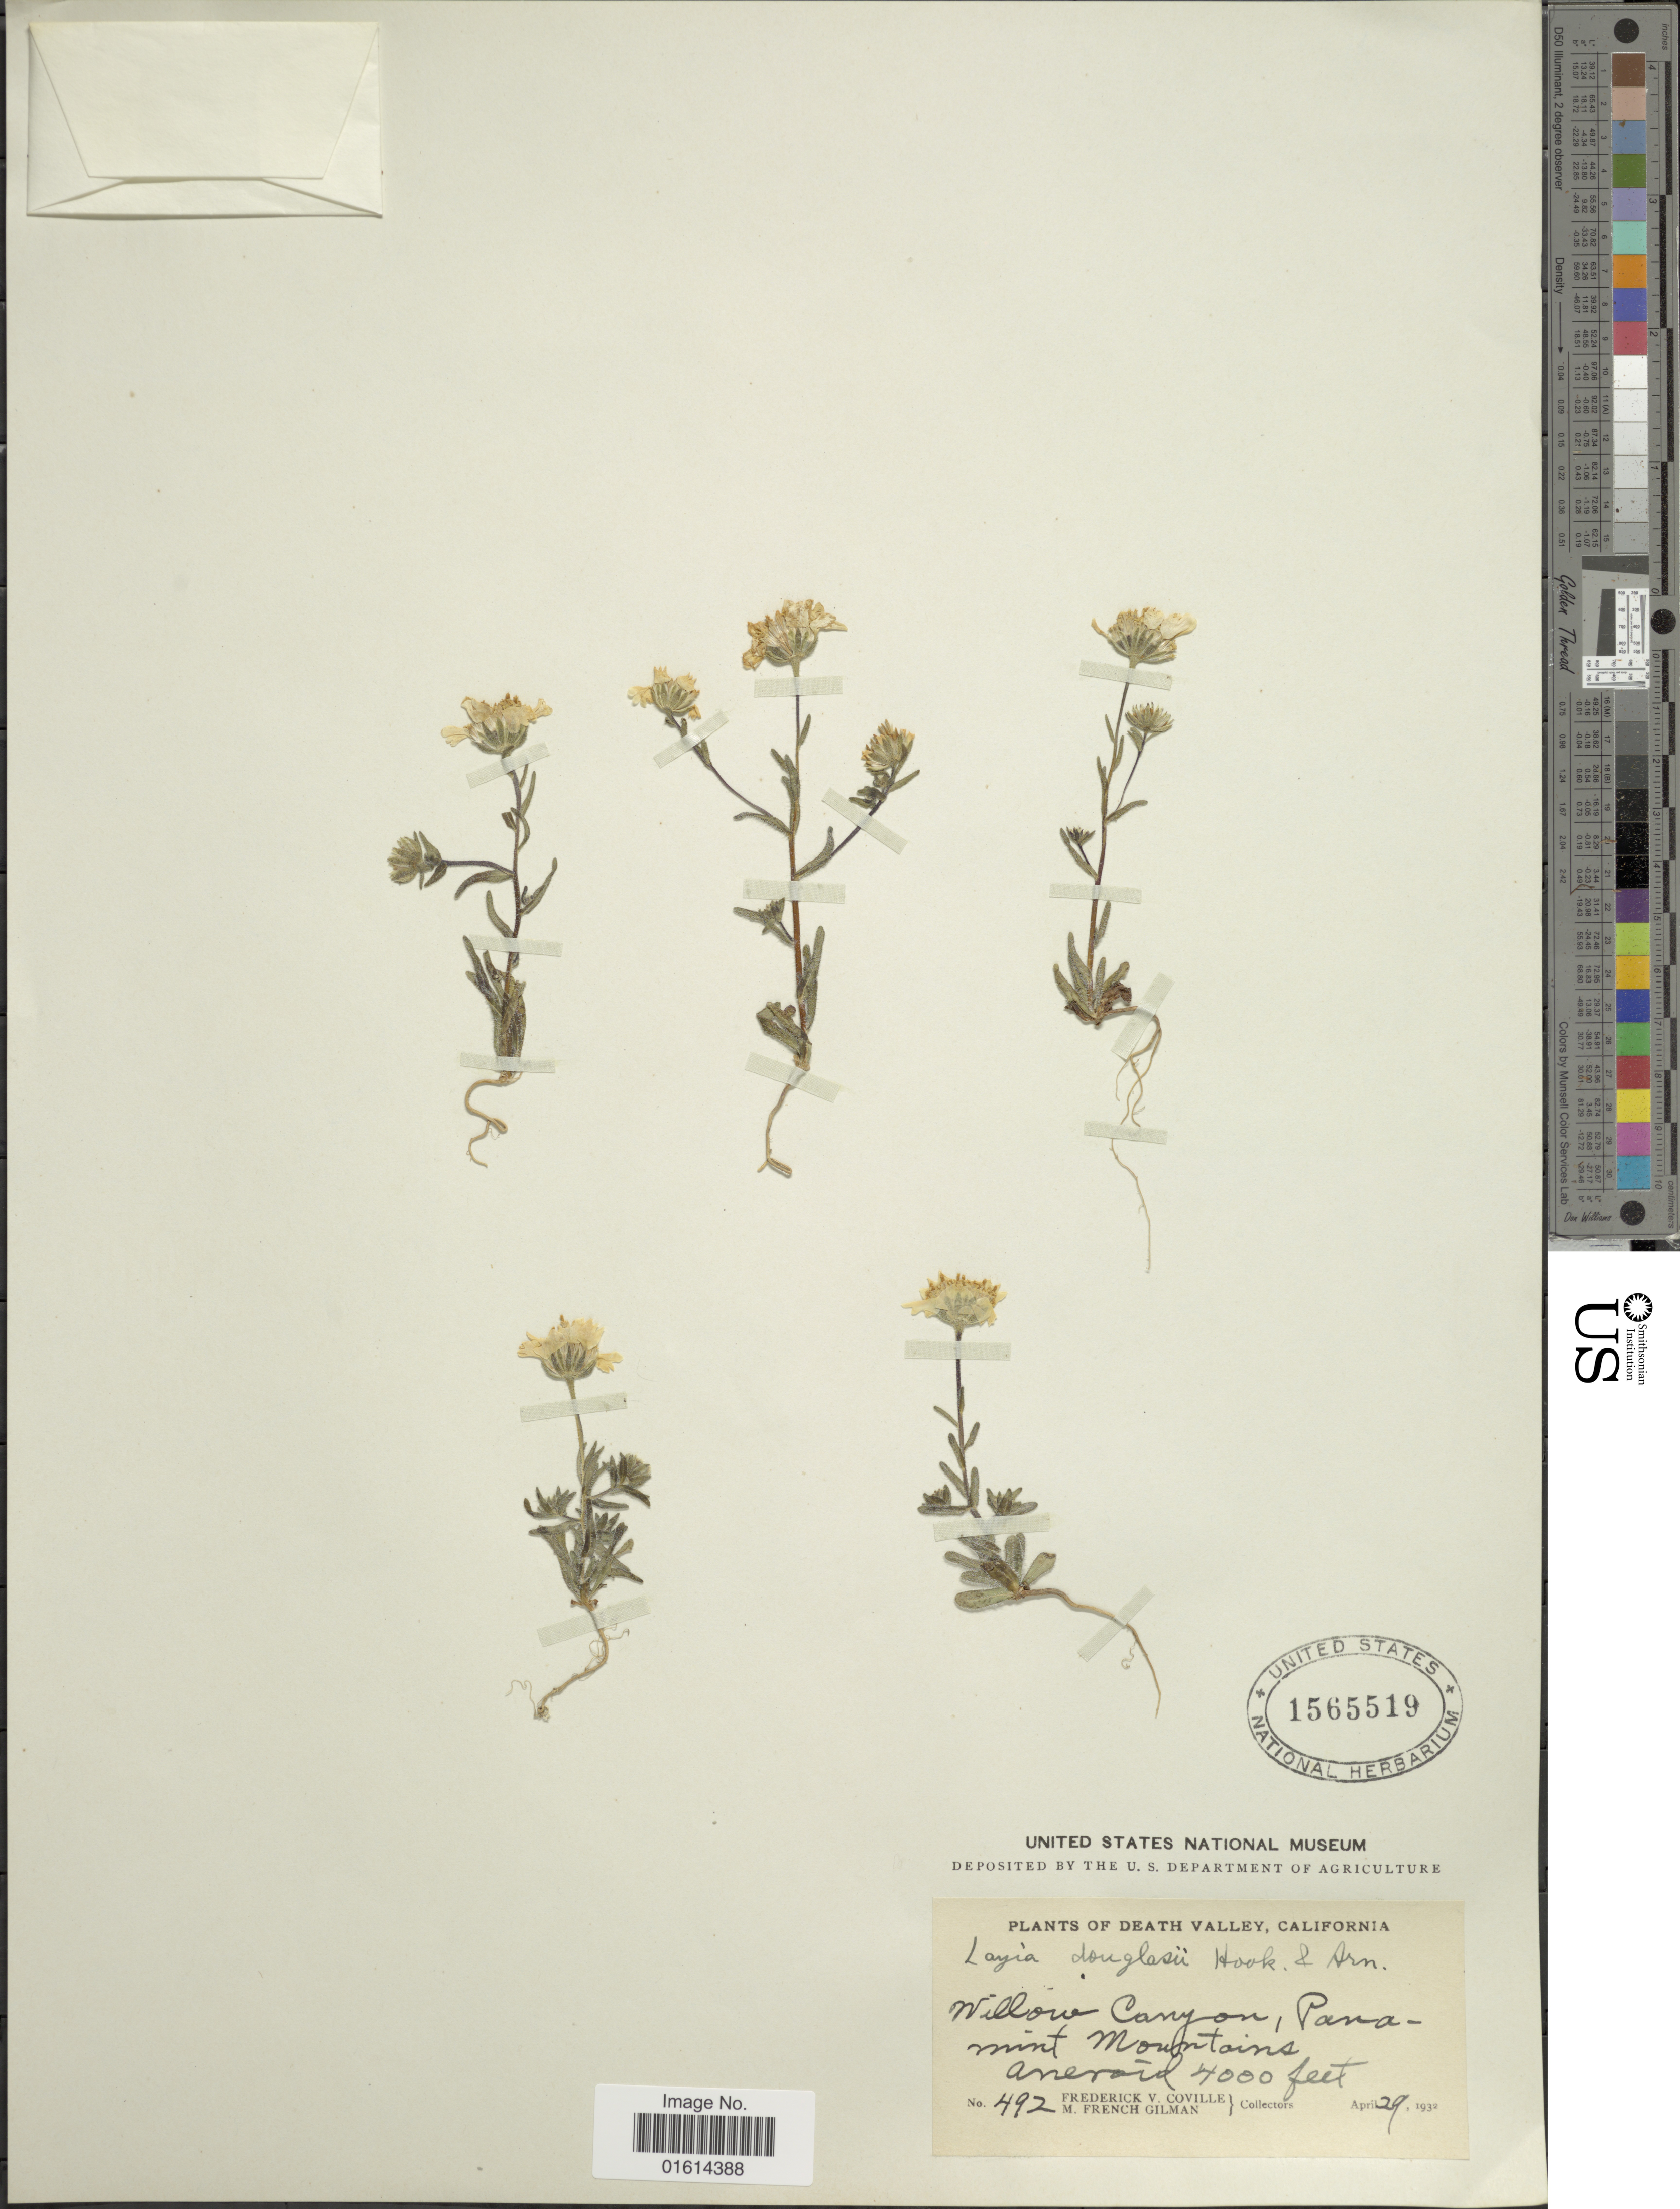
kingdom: Plantae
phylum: Tracheophyta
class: Magnoliopsida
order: Asterales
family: Asteraceae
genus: Layia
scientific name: Layia glandulosa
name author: Hook. & Arn.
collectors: F. V. Coville & M. F. Gilman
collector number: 492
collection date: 1932-04-29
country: United States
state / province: California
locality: Death Valley, Willow Canyon, Panamint Mountains, Aneroid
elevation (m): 1219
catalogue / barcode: US 1565519